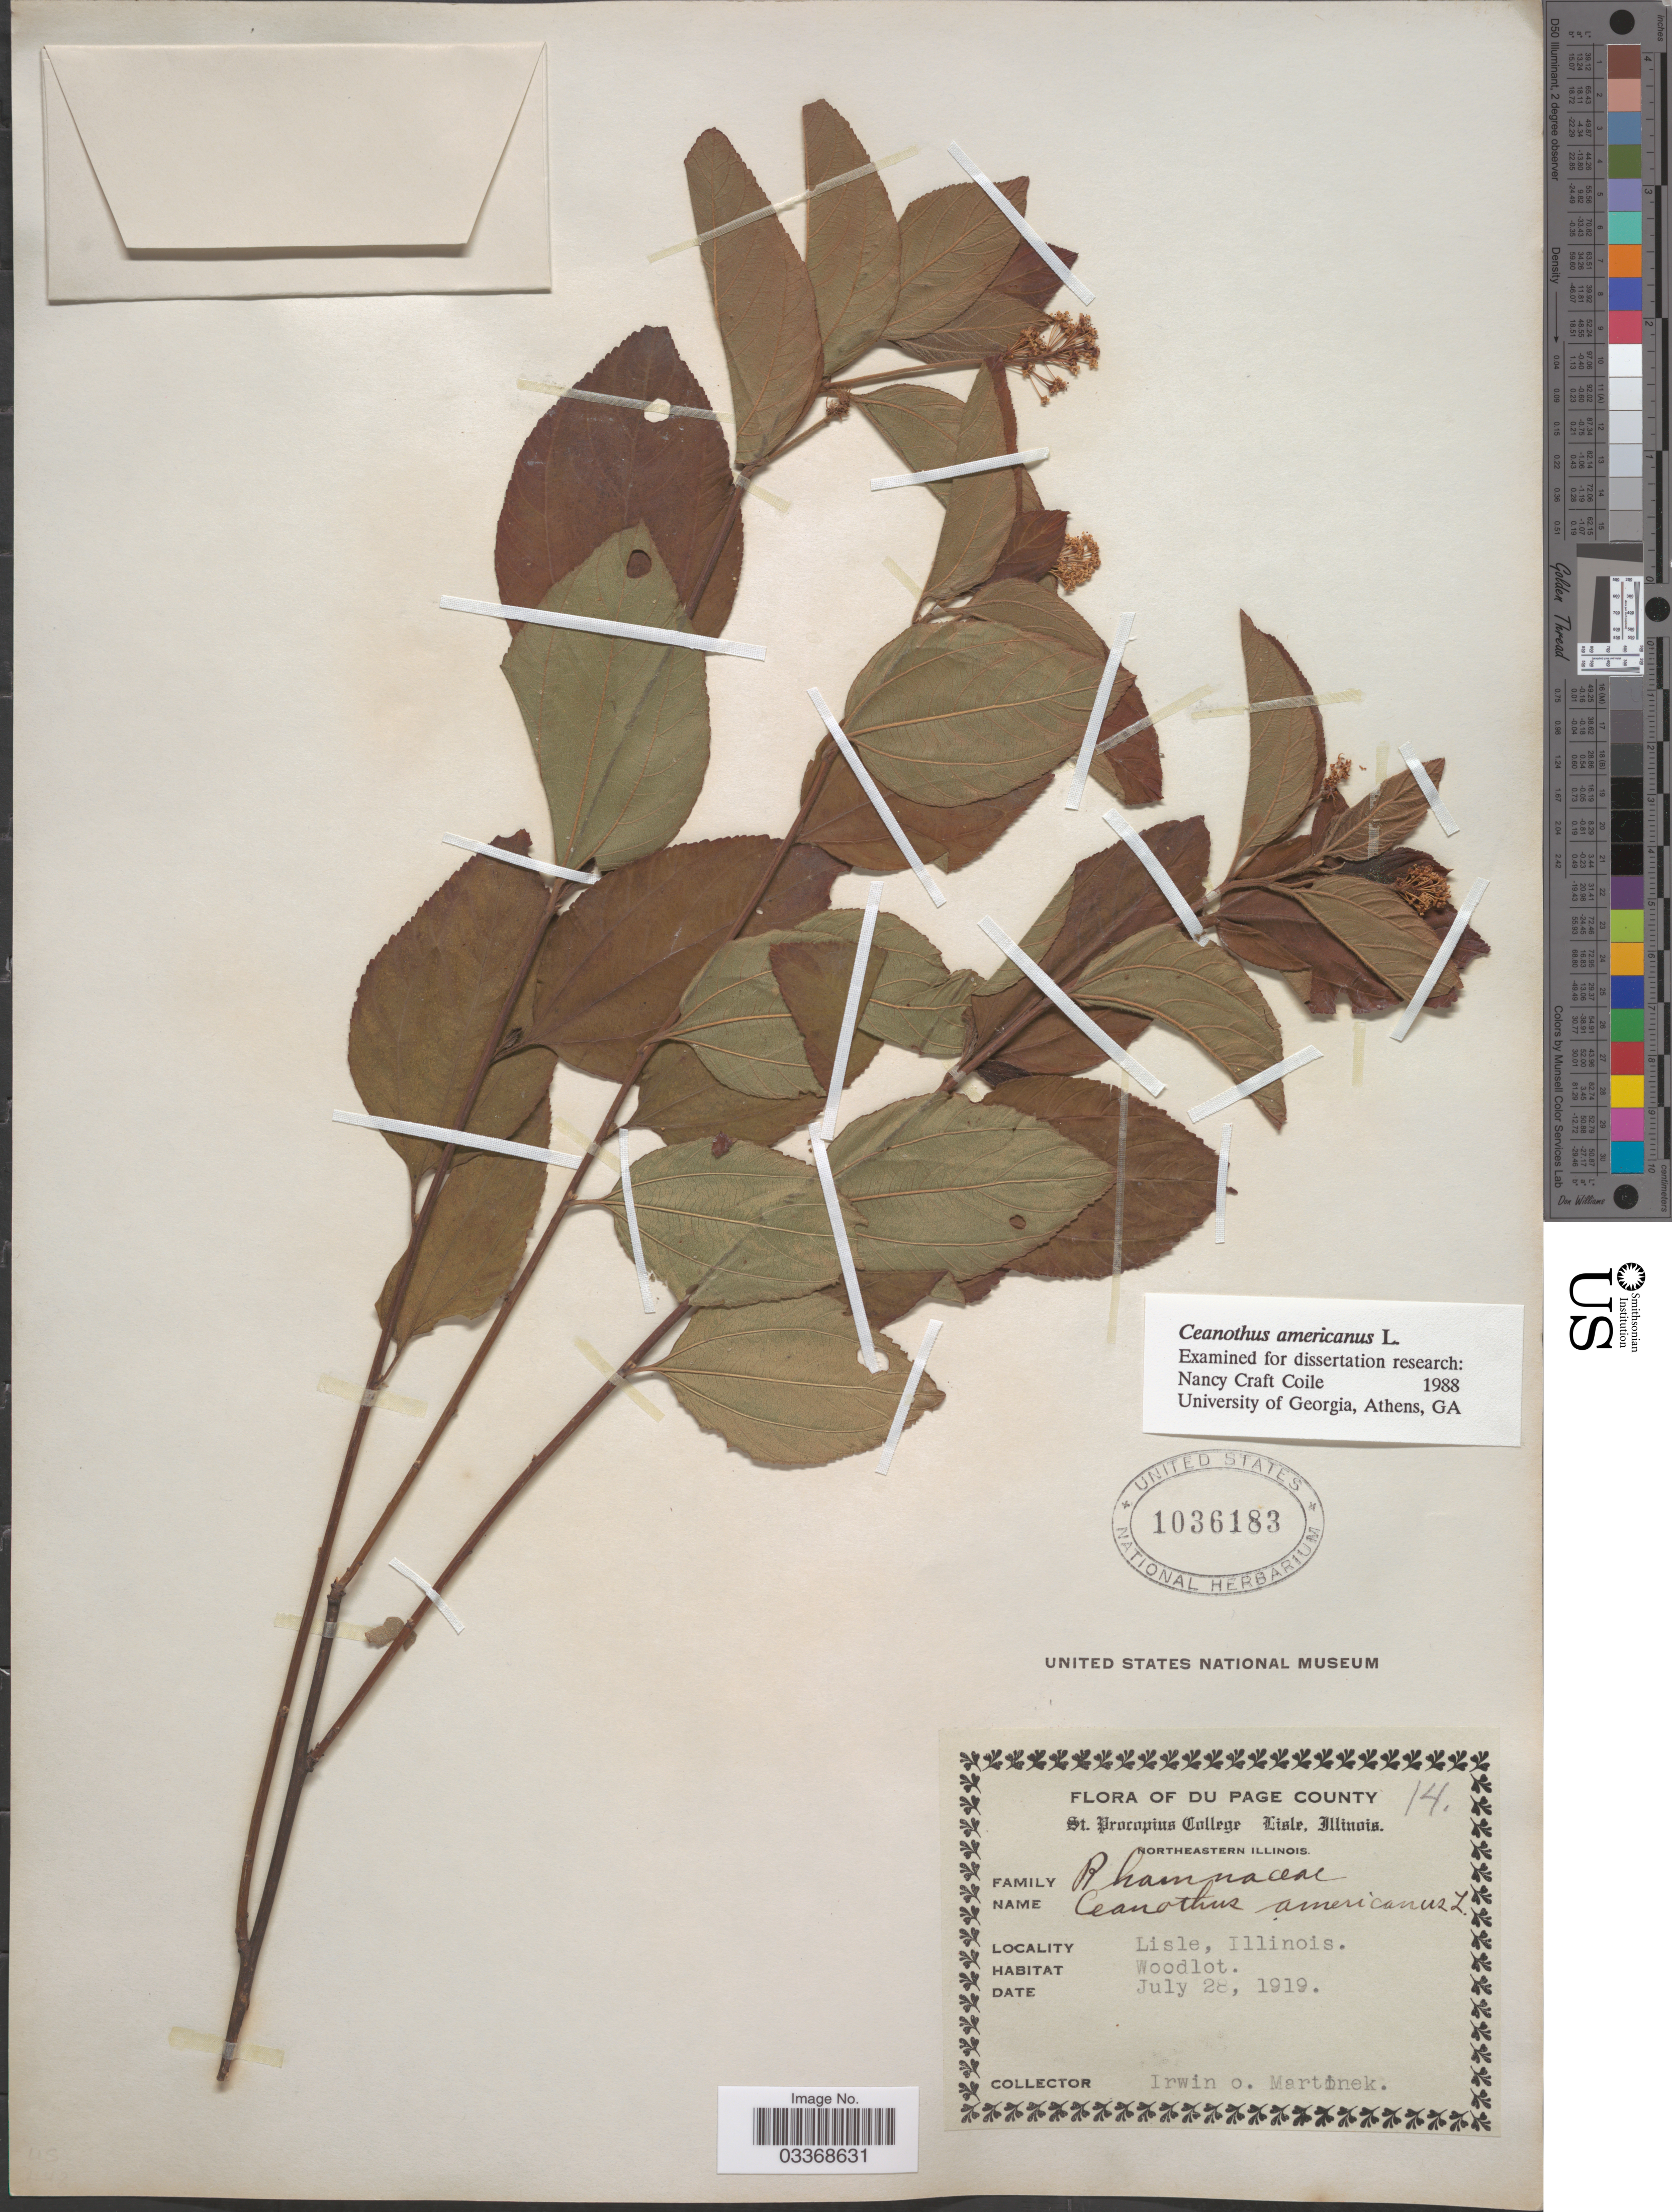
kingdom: Plantae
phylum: Tracheophyta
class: Magnoliopsida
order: Rosales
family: Rhamnaceae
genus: Ceanothus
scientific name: Ceanothus americanus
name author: L.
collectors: I. Martinek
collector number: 14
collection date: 1919-07-28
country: United States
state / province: Illinois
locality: Du Page County. Lisle.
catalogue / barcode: US 1036183